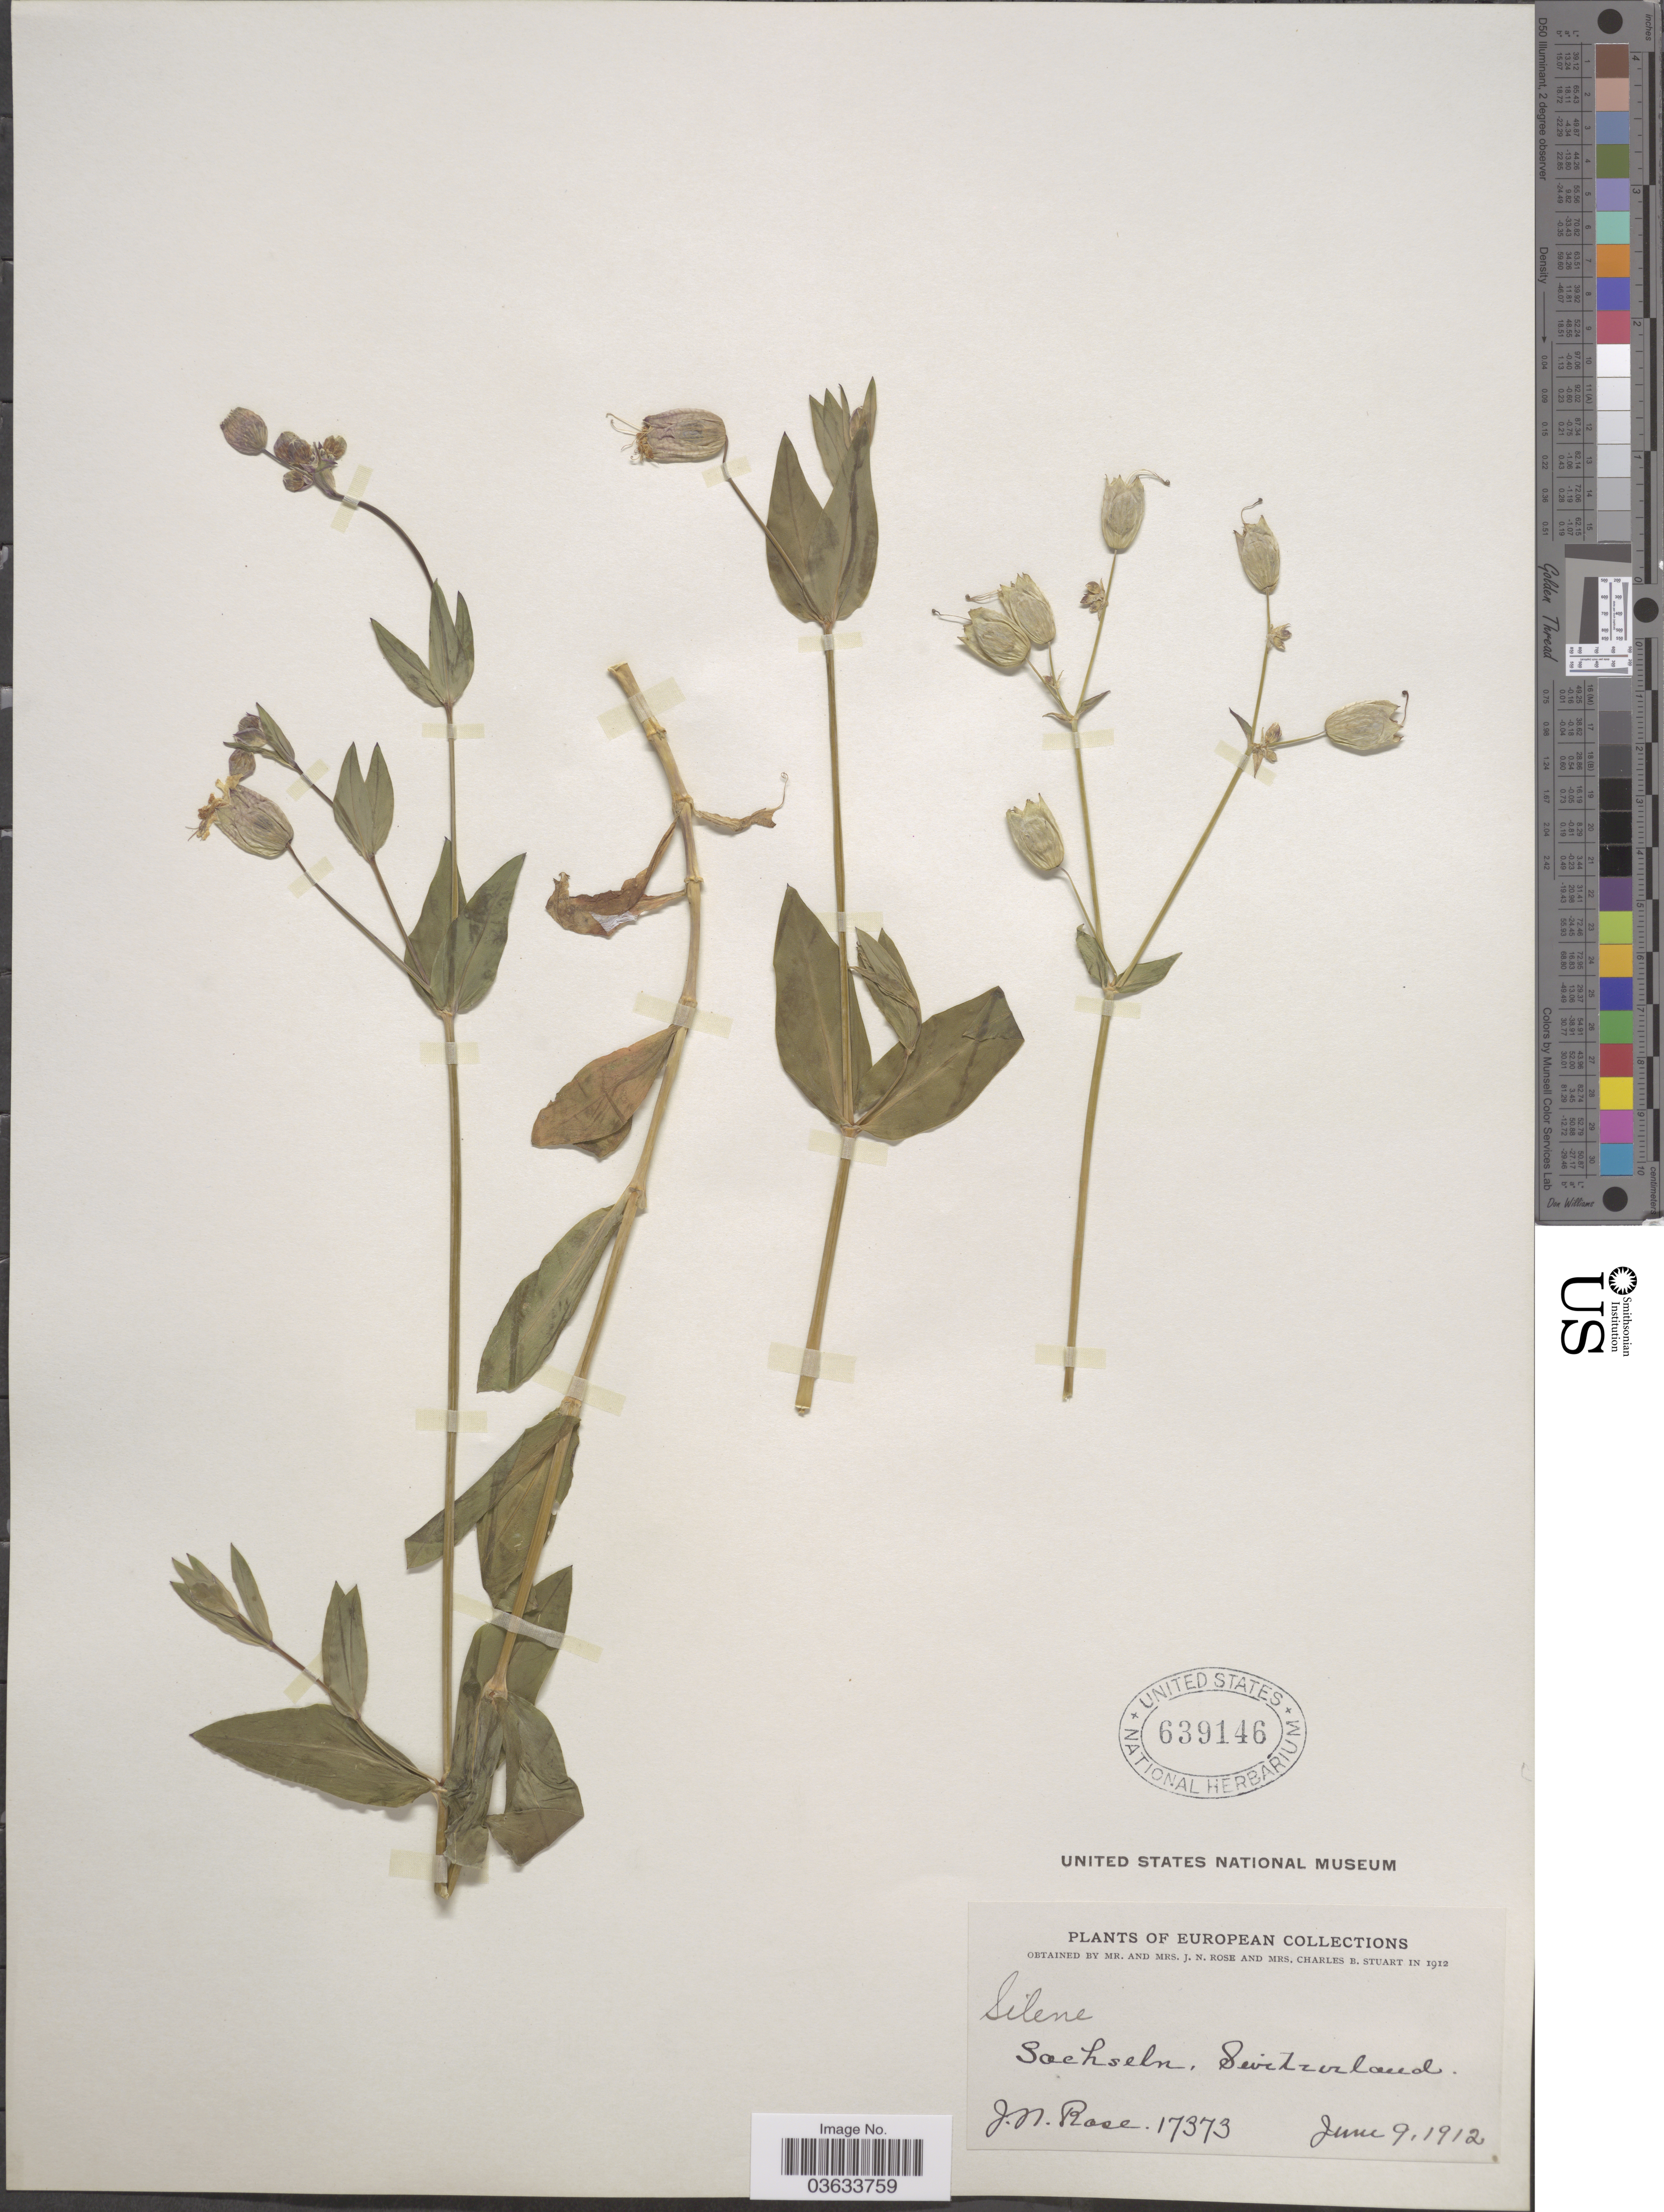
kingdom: Plantae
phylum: Tracheophyta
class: Magnoliopsida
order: Caryophyllales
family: Caryophyllaceae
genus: Silene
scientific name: Silene sp.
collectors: J. N. Rose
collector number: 17373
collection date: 1912-06-09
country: Switzerland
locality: Sachseln.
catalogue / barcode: US 639146